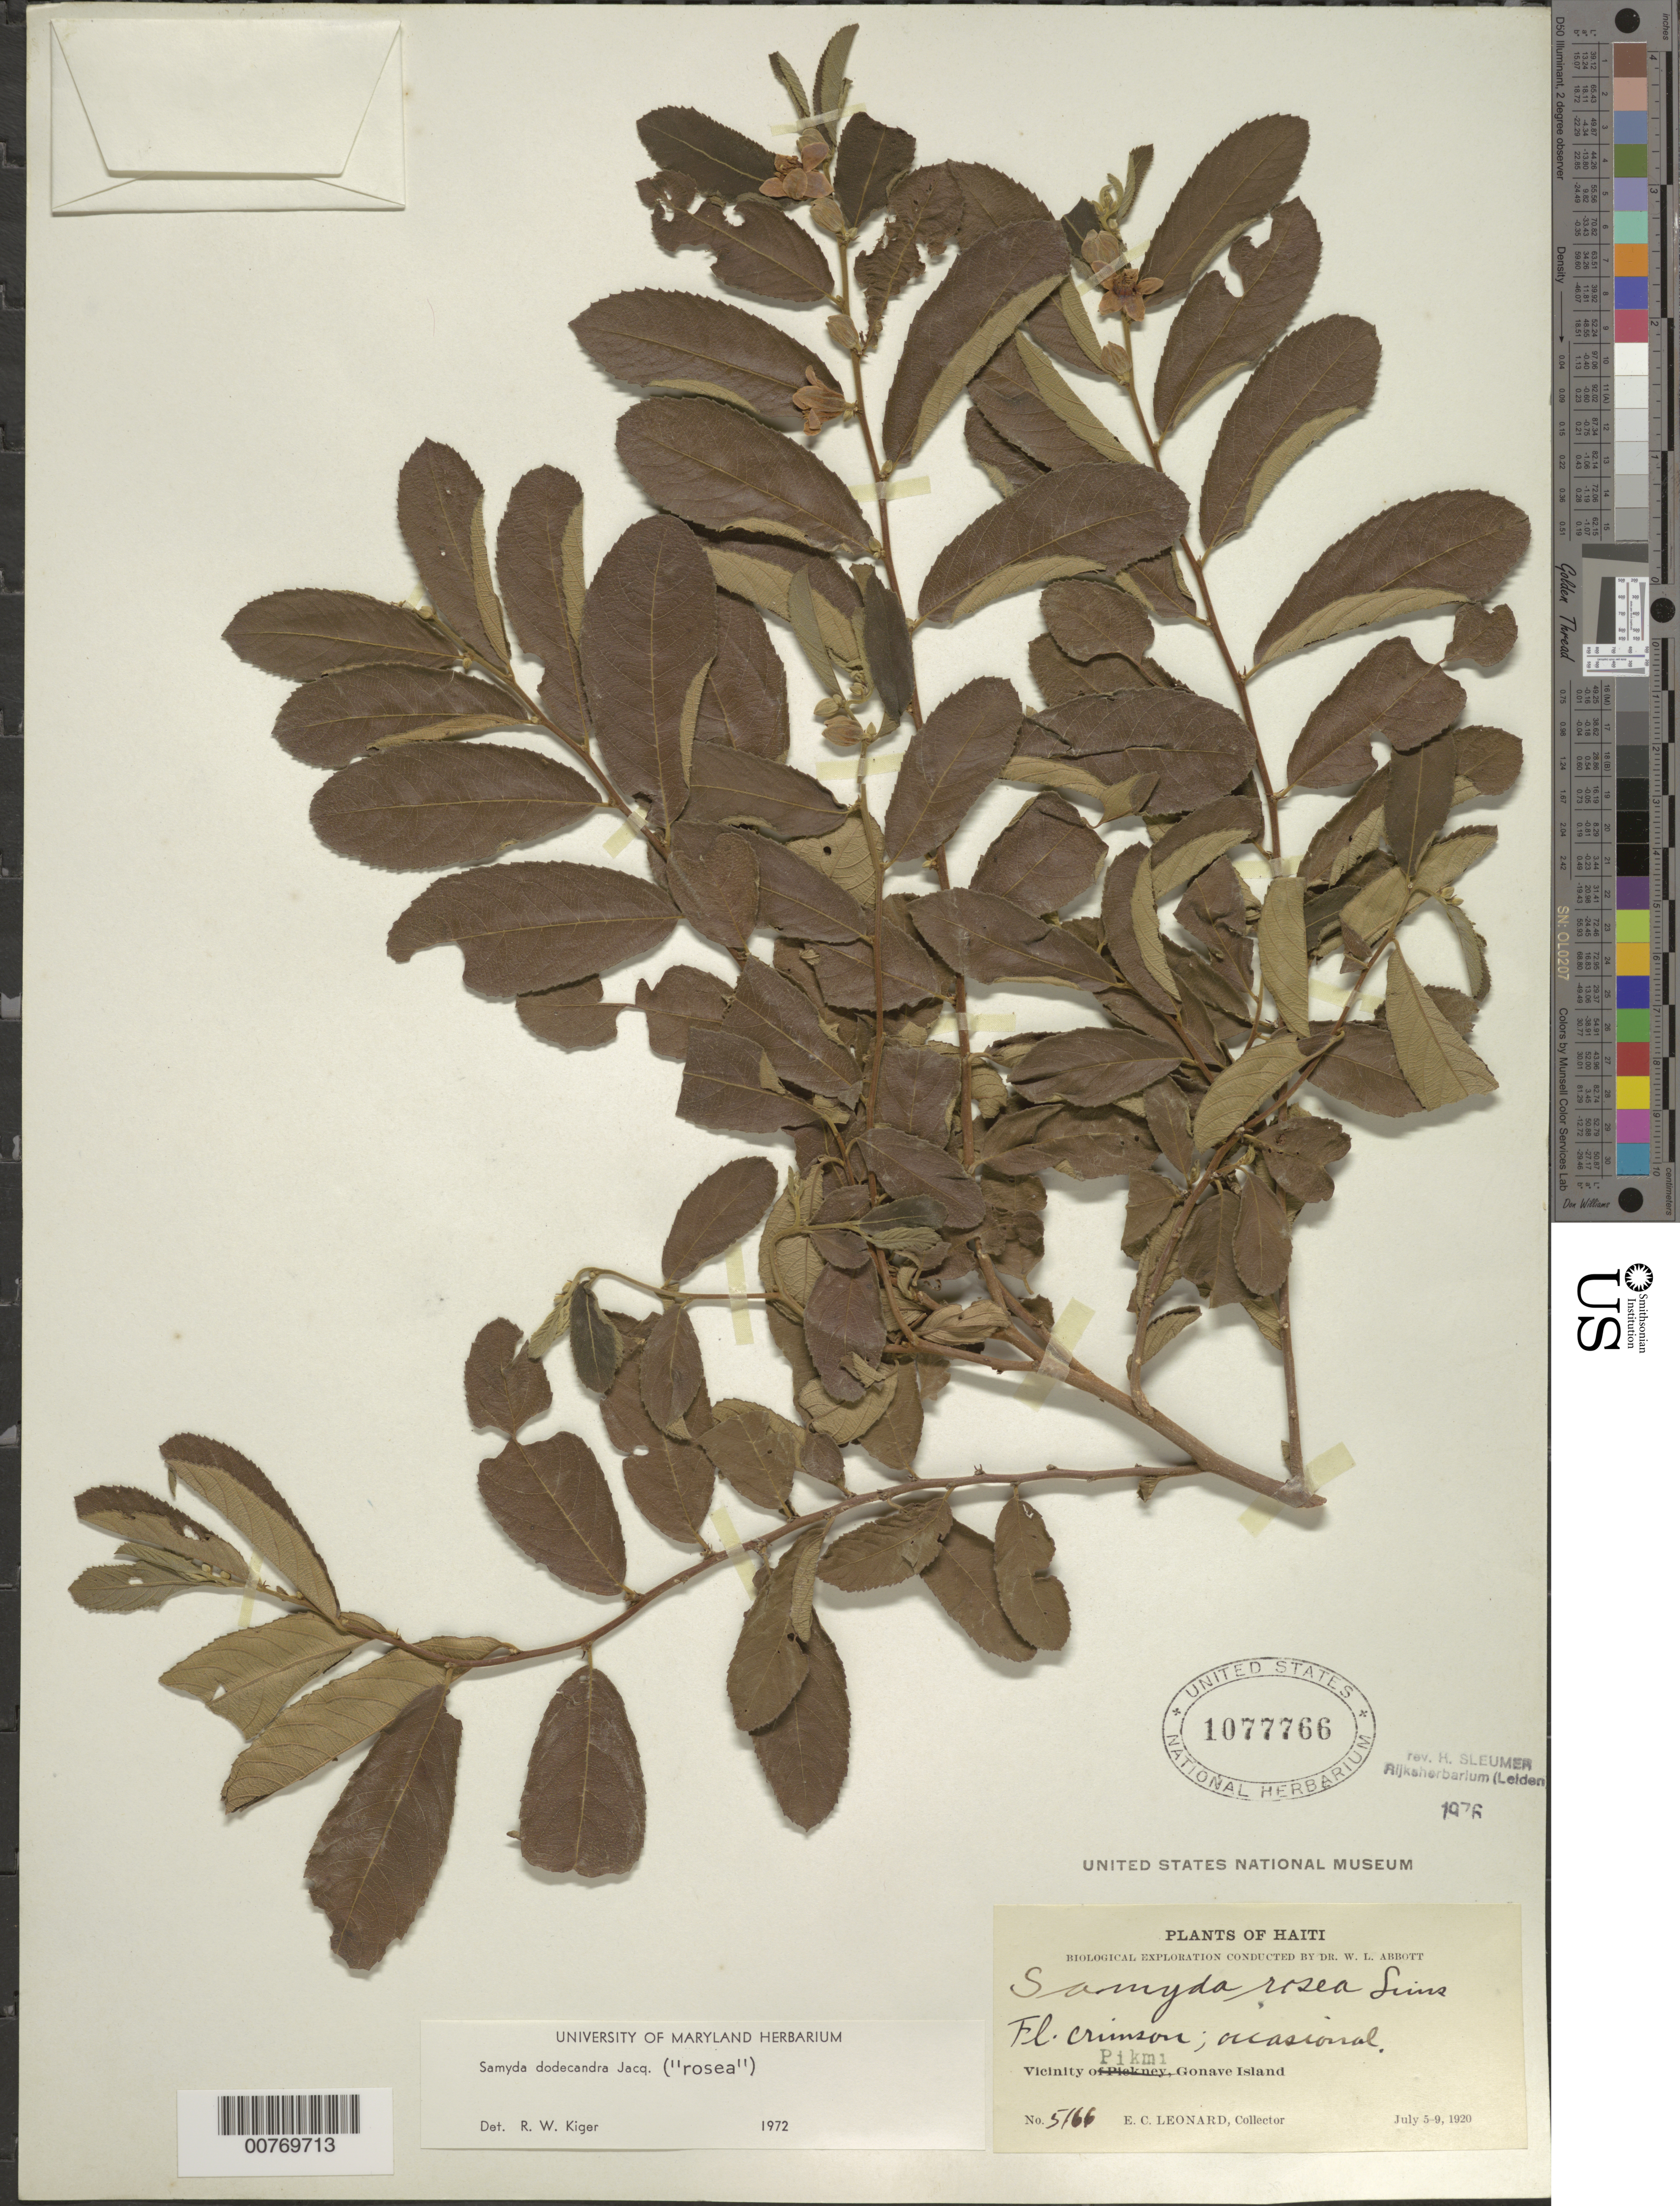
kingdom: Plantae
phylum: Tracheophyta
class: Magnoliopsida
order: Malpighiales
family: Salicaceae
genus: Casearia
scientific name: Casearia dodecandra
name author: (Jacq.) T. Samar. & M.H. Alford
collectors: E. C. Leonard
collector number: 5166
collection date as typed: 05 Jul 1920 to 06 Jul 1920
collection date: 1920-07-05/1920-07-06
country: Haiti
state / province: Ouest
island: Hispaniola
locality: Vicinity of Pikml, Gonave Island.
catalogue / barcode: US 1077766